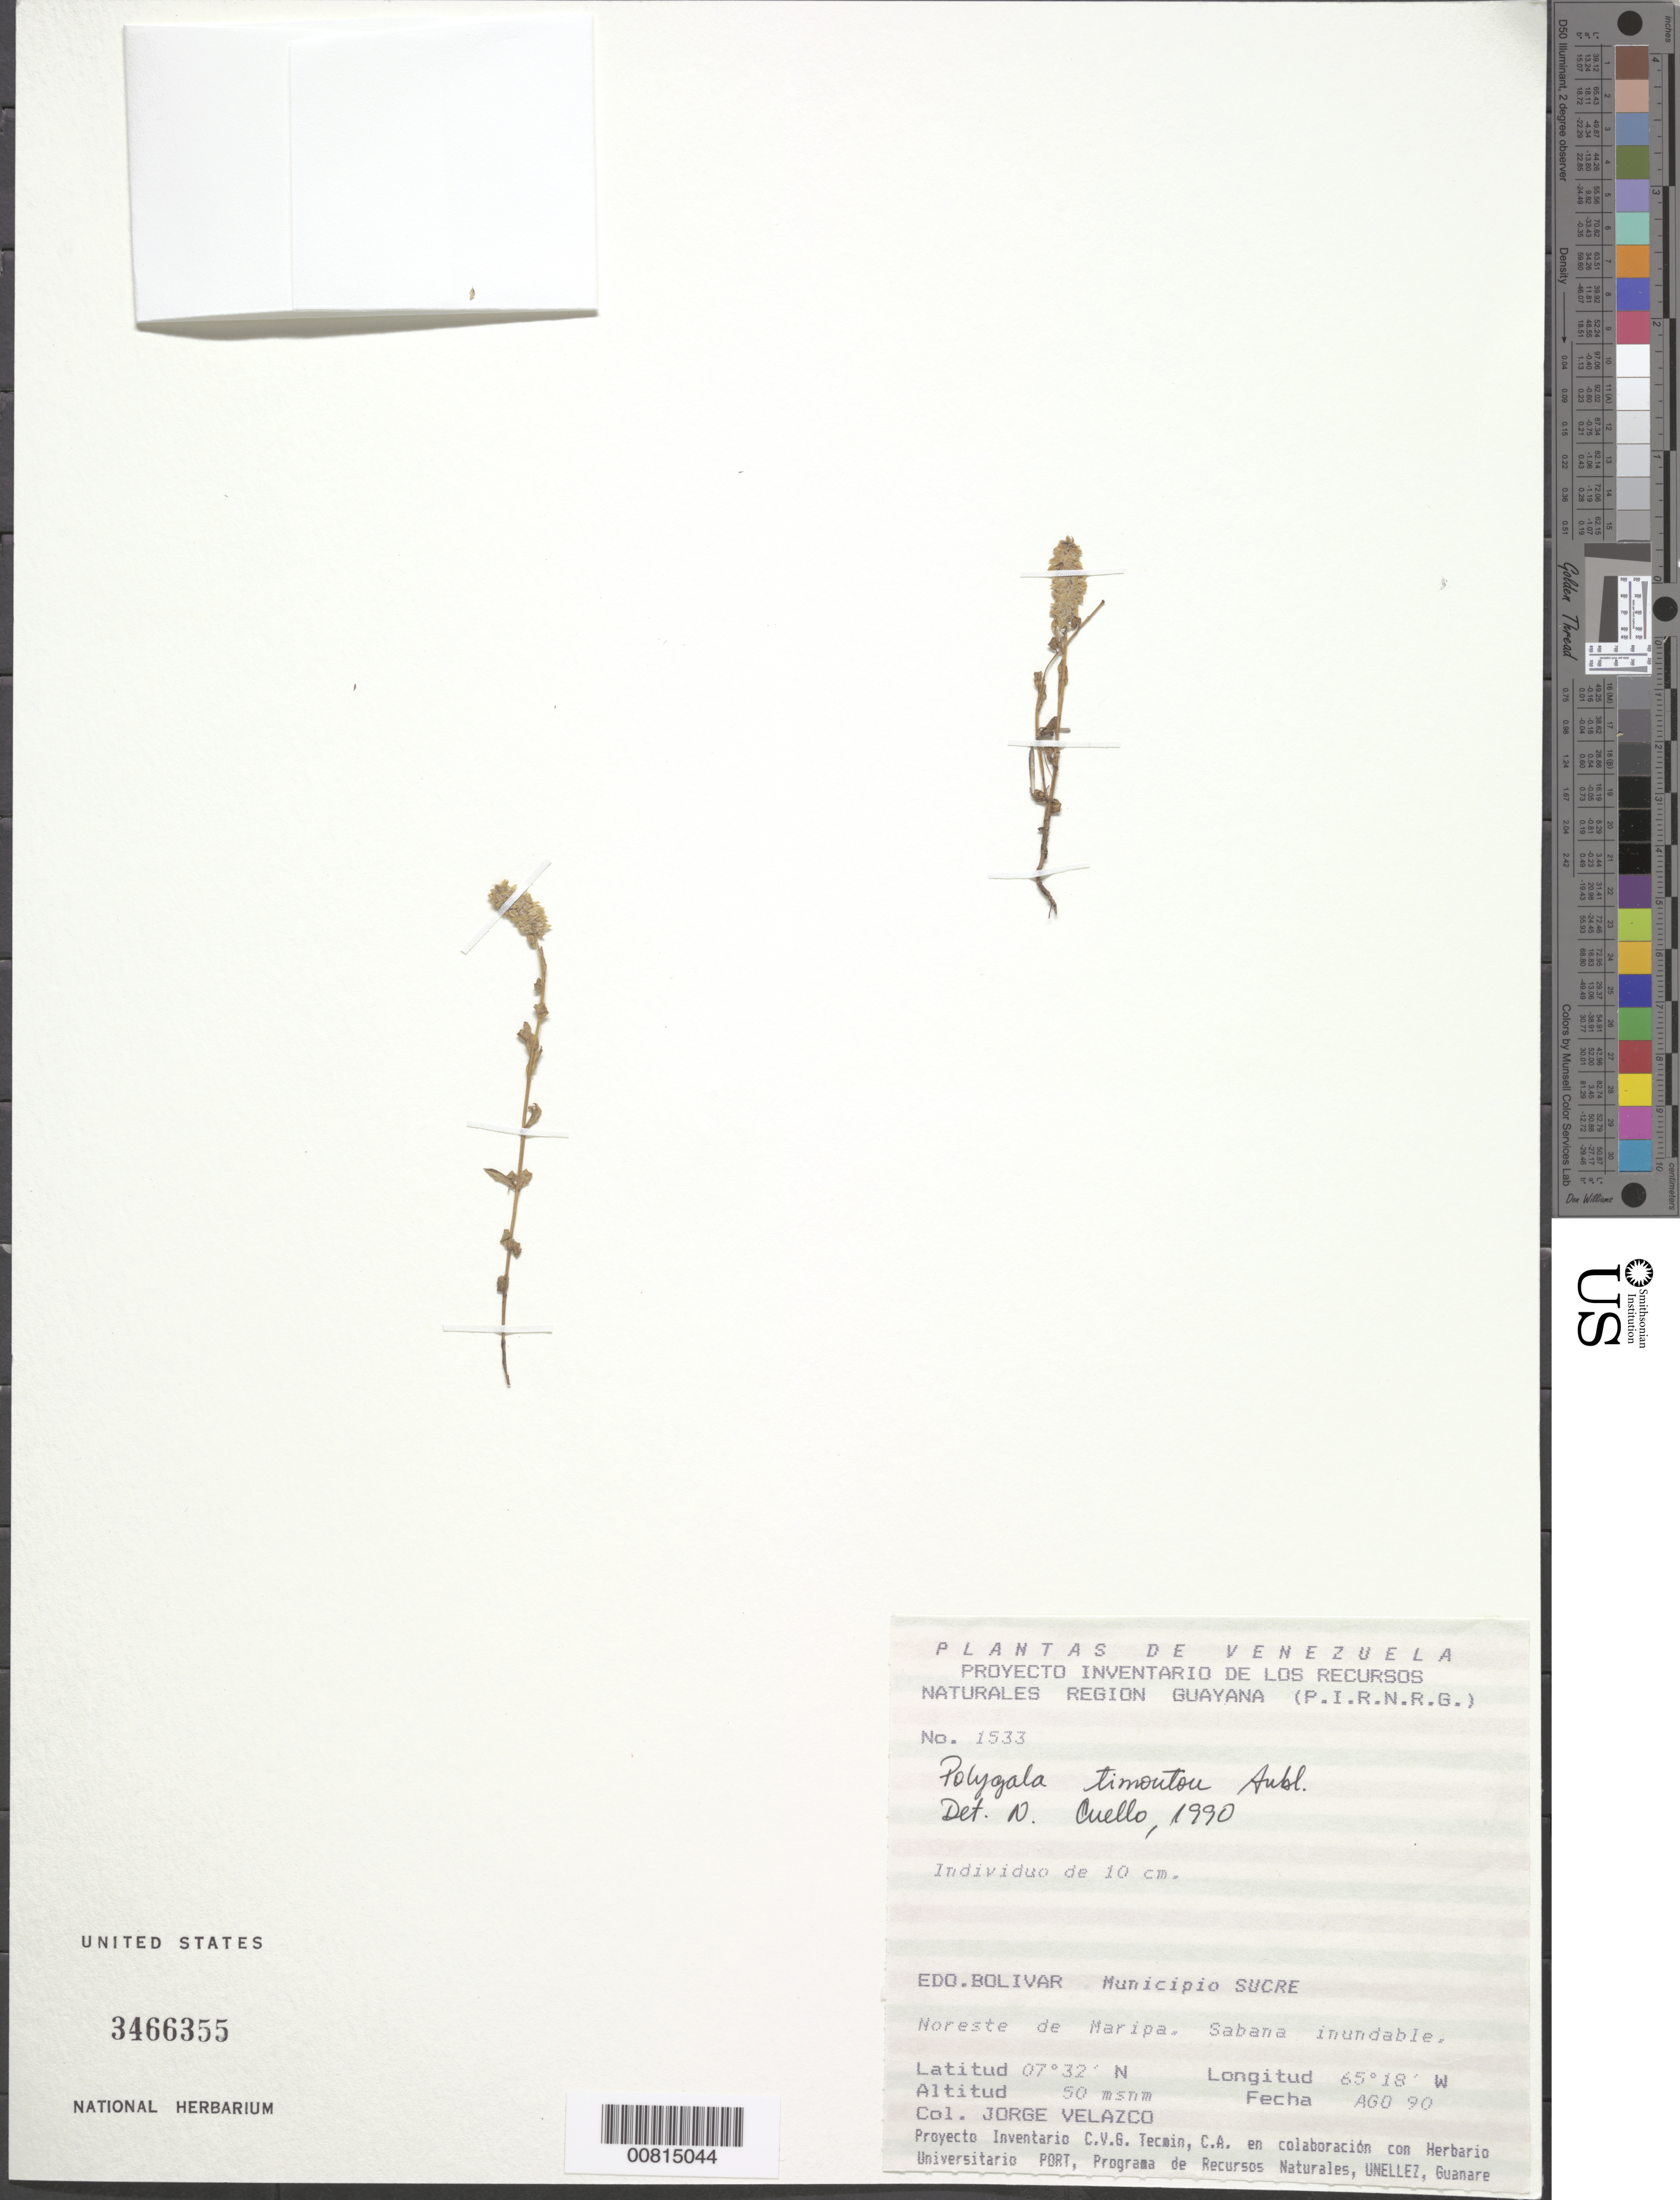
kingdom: Plantae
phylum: Tracheophyta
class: Magnoliopsida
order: Fabales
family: Polygalaceae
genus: Polygala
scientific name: Polygala timoutou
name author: Aubl.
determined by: Cuello, Nidia L.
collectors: J. Velazco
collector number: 1533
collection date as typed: Aug-90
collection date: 1990-08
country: Venezuela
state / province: Bolívar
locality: Mun. Sucre, NE de Maripa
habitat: Sabana inundable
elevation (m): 50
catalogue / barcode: US 3466355